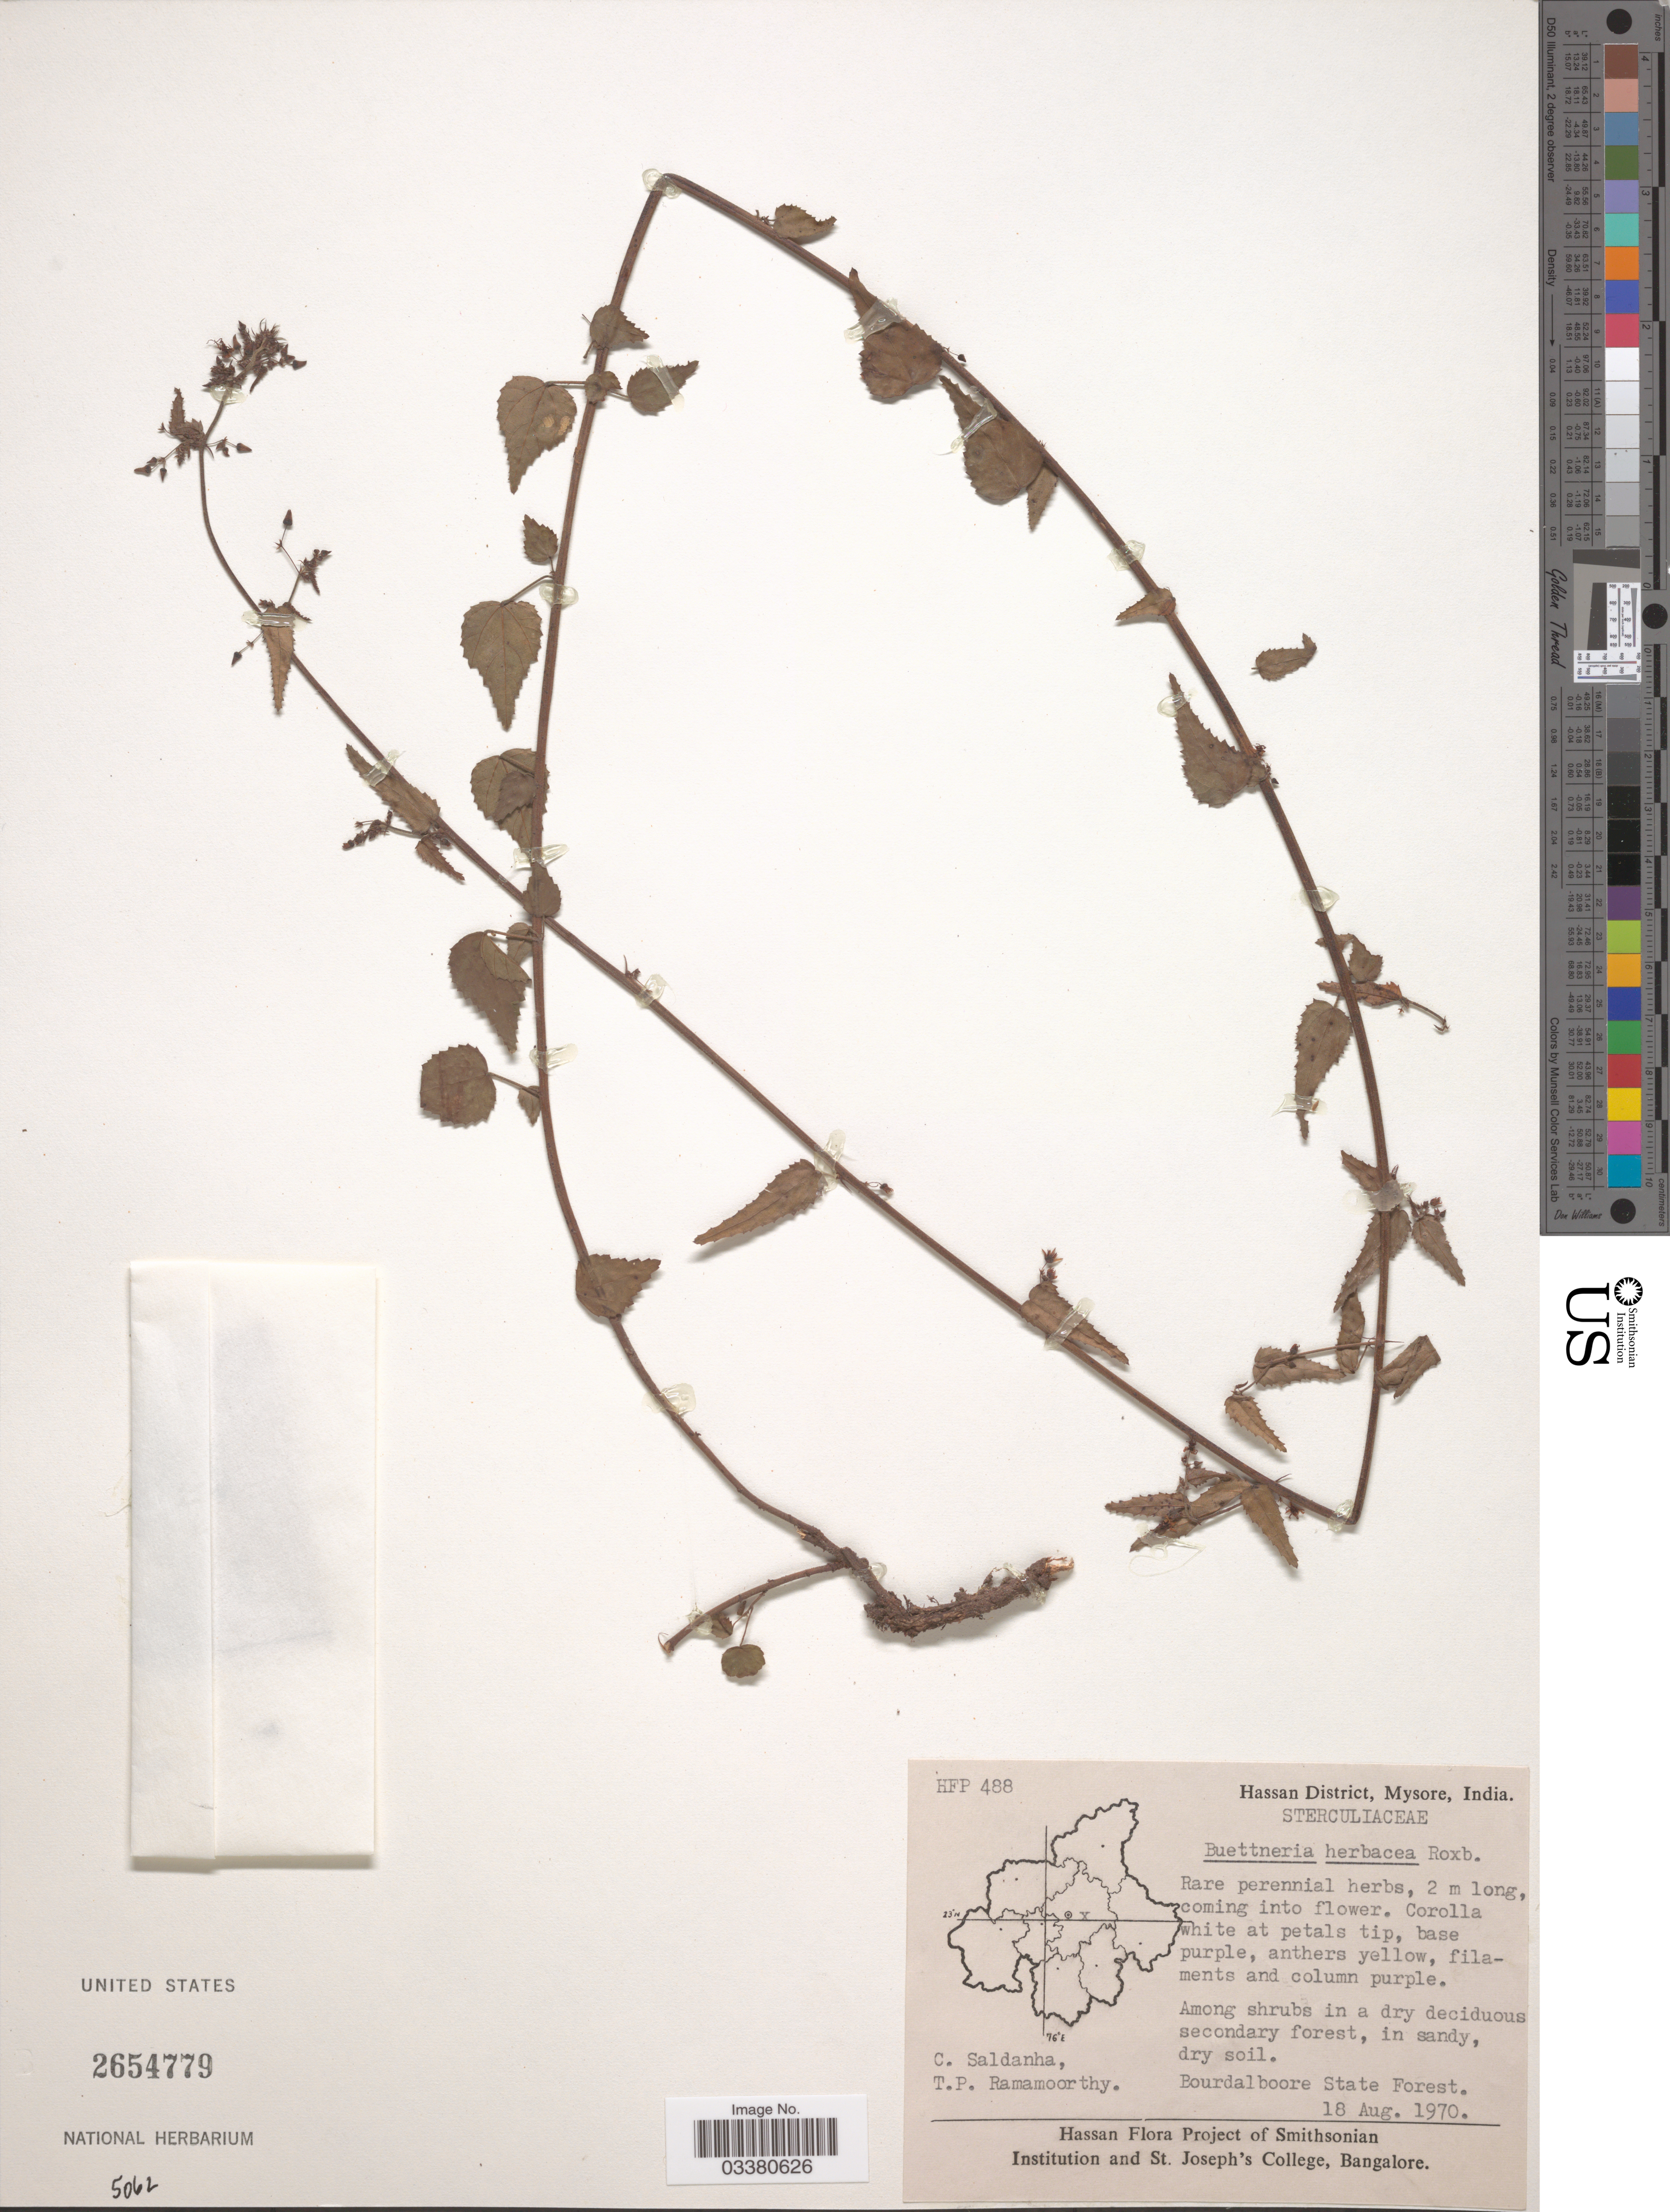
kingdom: Plantae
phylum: Tracheophyta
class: Magnoliopsida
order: Malvales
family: Malvaceae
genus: Ayenia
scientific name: Ayenia herbacea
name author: (Roxb.) T.K.Paul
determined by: Dorr, Laurence J., Curator (BOT), Smithsonian Institution - National Museum of Natural History (UNITED STATES)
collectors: C. Saldanha & T. P. Ramamoorthy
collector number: HFP 488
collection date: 1970-08-18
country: India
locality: Hassan District, Mysore. Bourdalboore State Forest.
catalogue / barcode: US 2654779